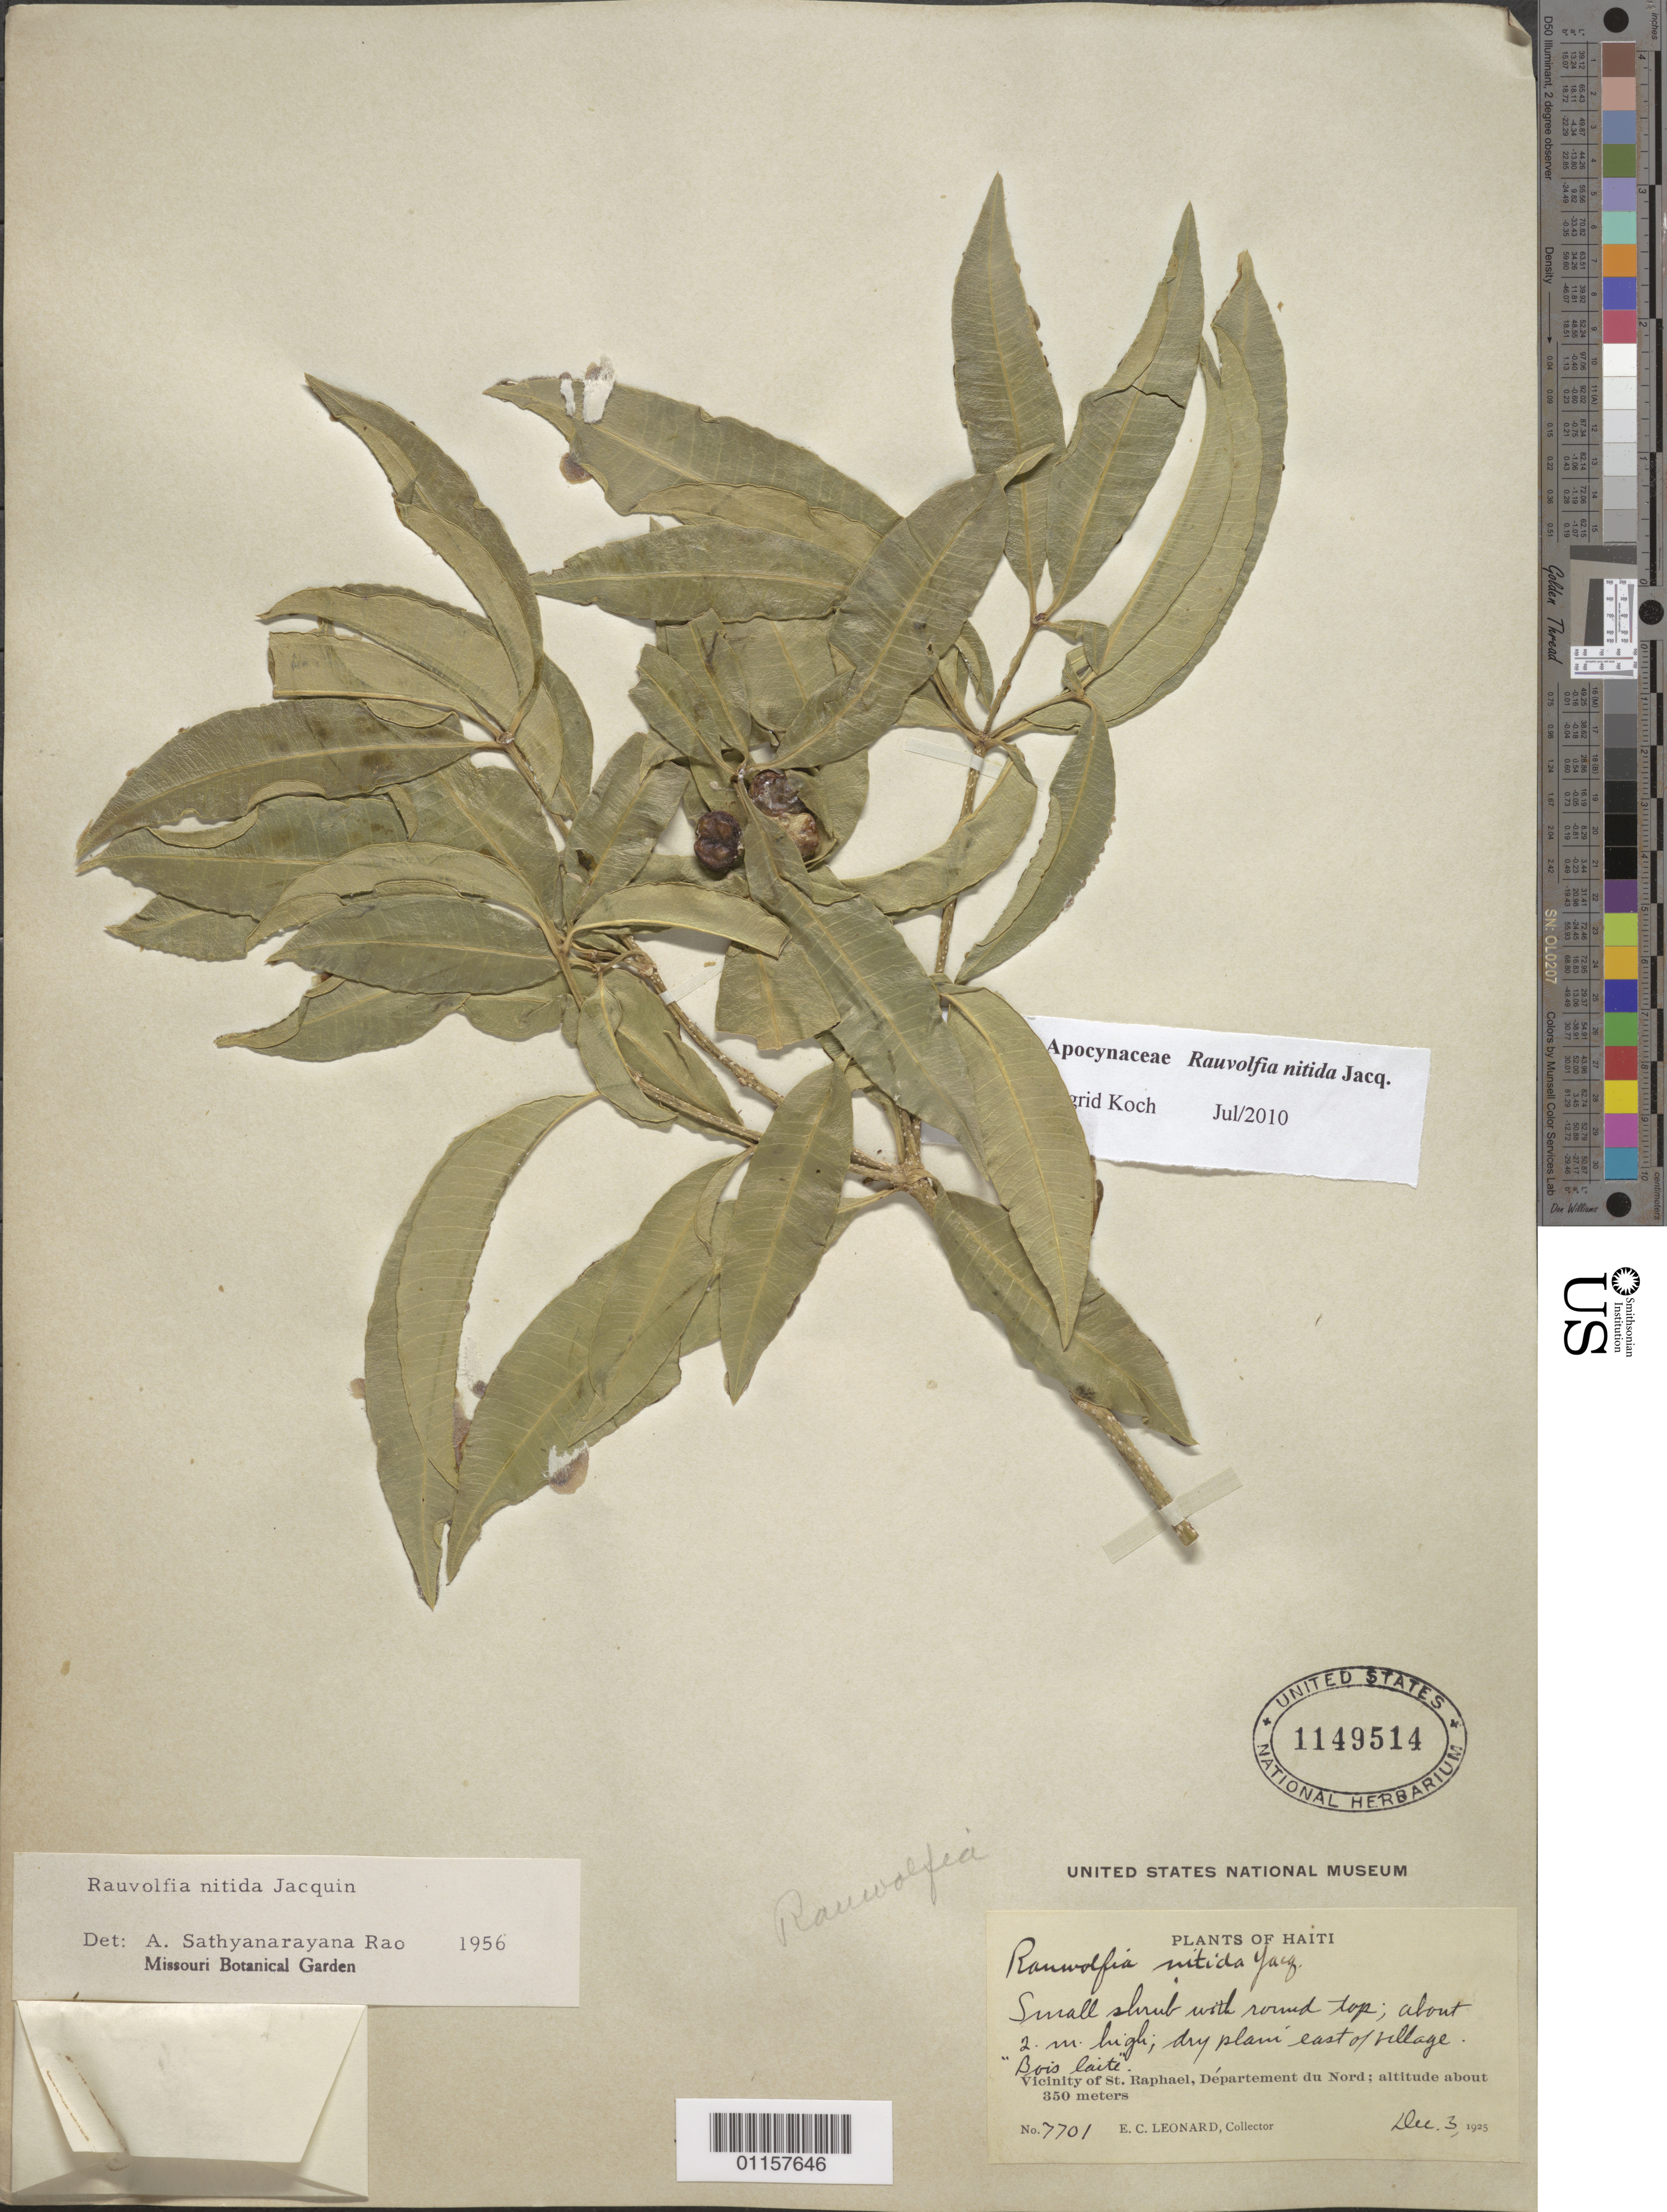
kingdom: Plantae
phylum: Tracheophyta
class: Magnoliopsida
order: Gentianales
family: Apocynaceae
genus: Rauvolfia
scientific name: Rauvolfia nitida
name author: Jacq.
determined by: Koch, I.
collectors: E. C. Leonard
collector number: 7701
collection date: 1925-12-03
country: Haiti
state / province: Nord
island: Hispaniola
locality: St. Raphael vicinity, E of village.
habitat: Dry plain.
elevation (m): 350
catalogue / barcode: US 1149514